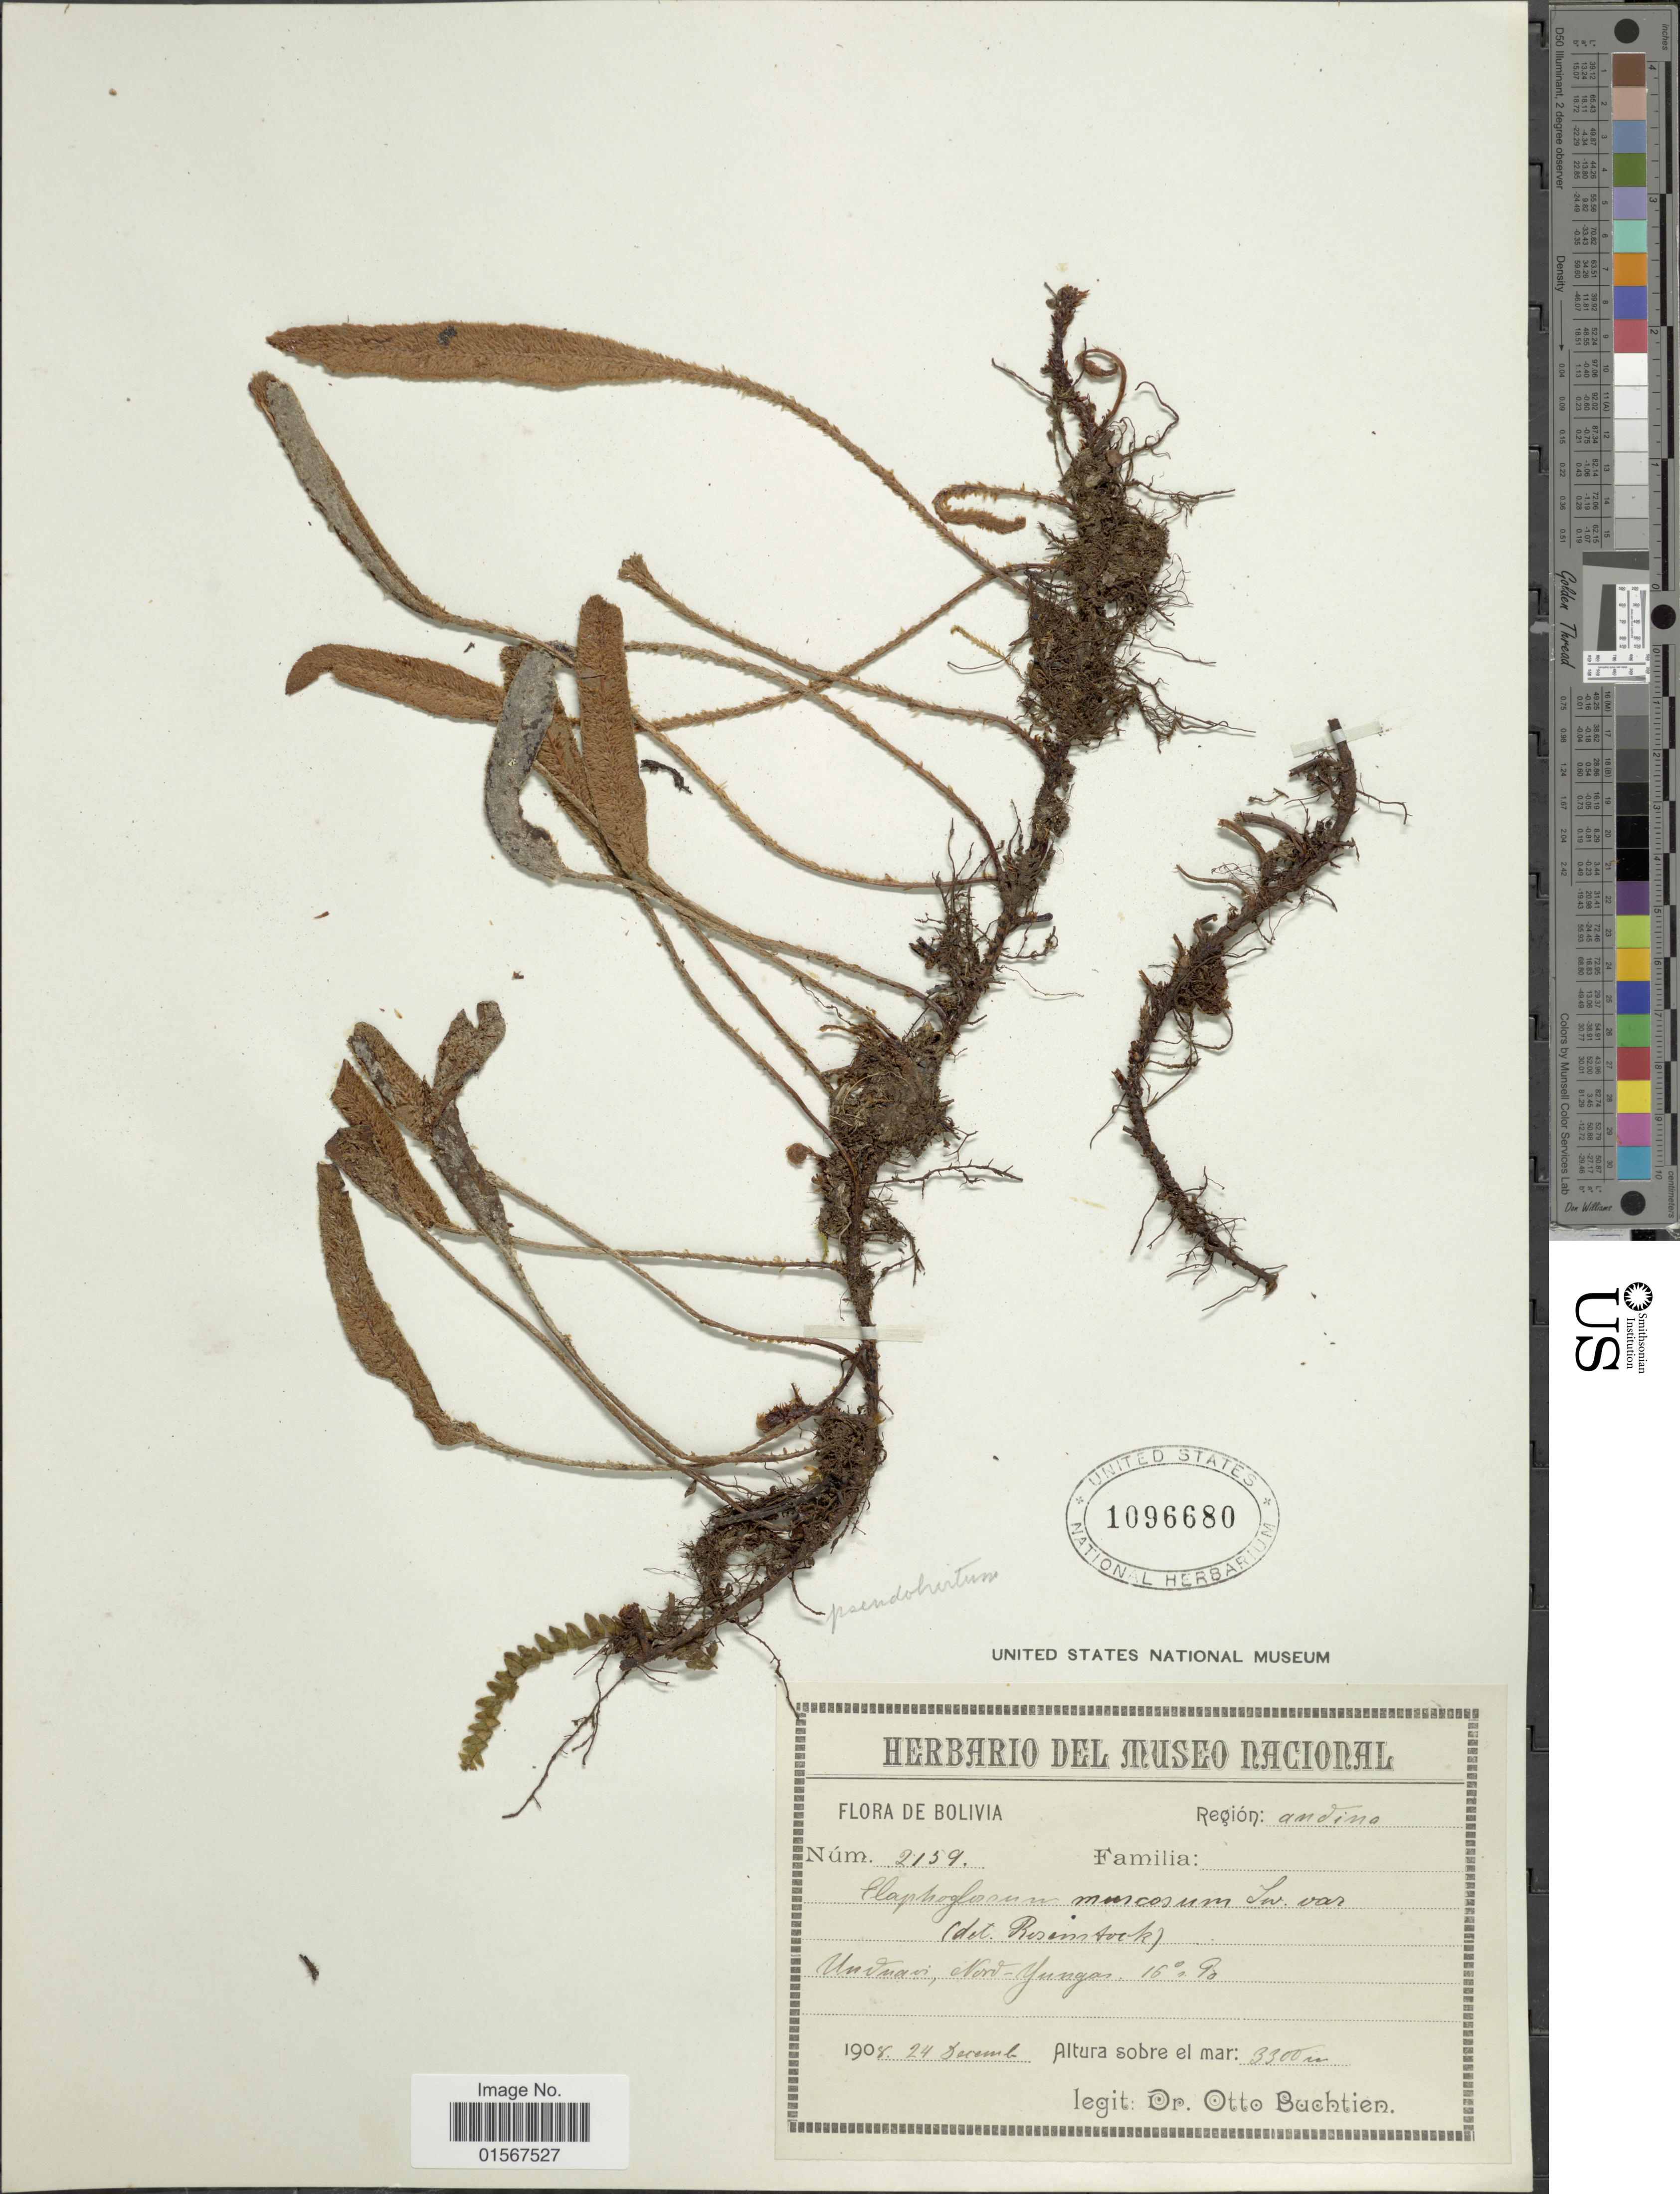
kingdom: Plantae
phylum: Tracheophyta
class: Polypodiopsida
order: Polypodiales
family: Dryopteridaceae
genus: Elaphoglossum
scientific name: Elaphoglossum pseudohirtum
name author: Rosenst.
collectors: O. Buchtien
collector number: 2159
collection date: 1908-12-24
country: Bolivia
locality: Unduavi, Nordyungas 16° B, Region Andina.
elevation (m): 3300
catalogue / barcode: US 1096680